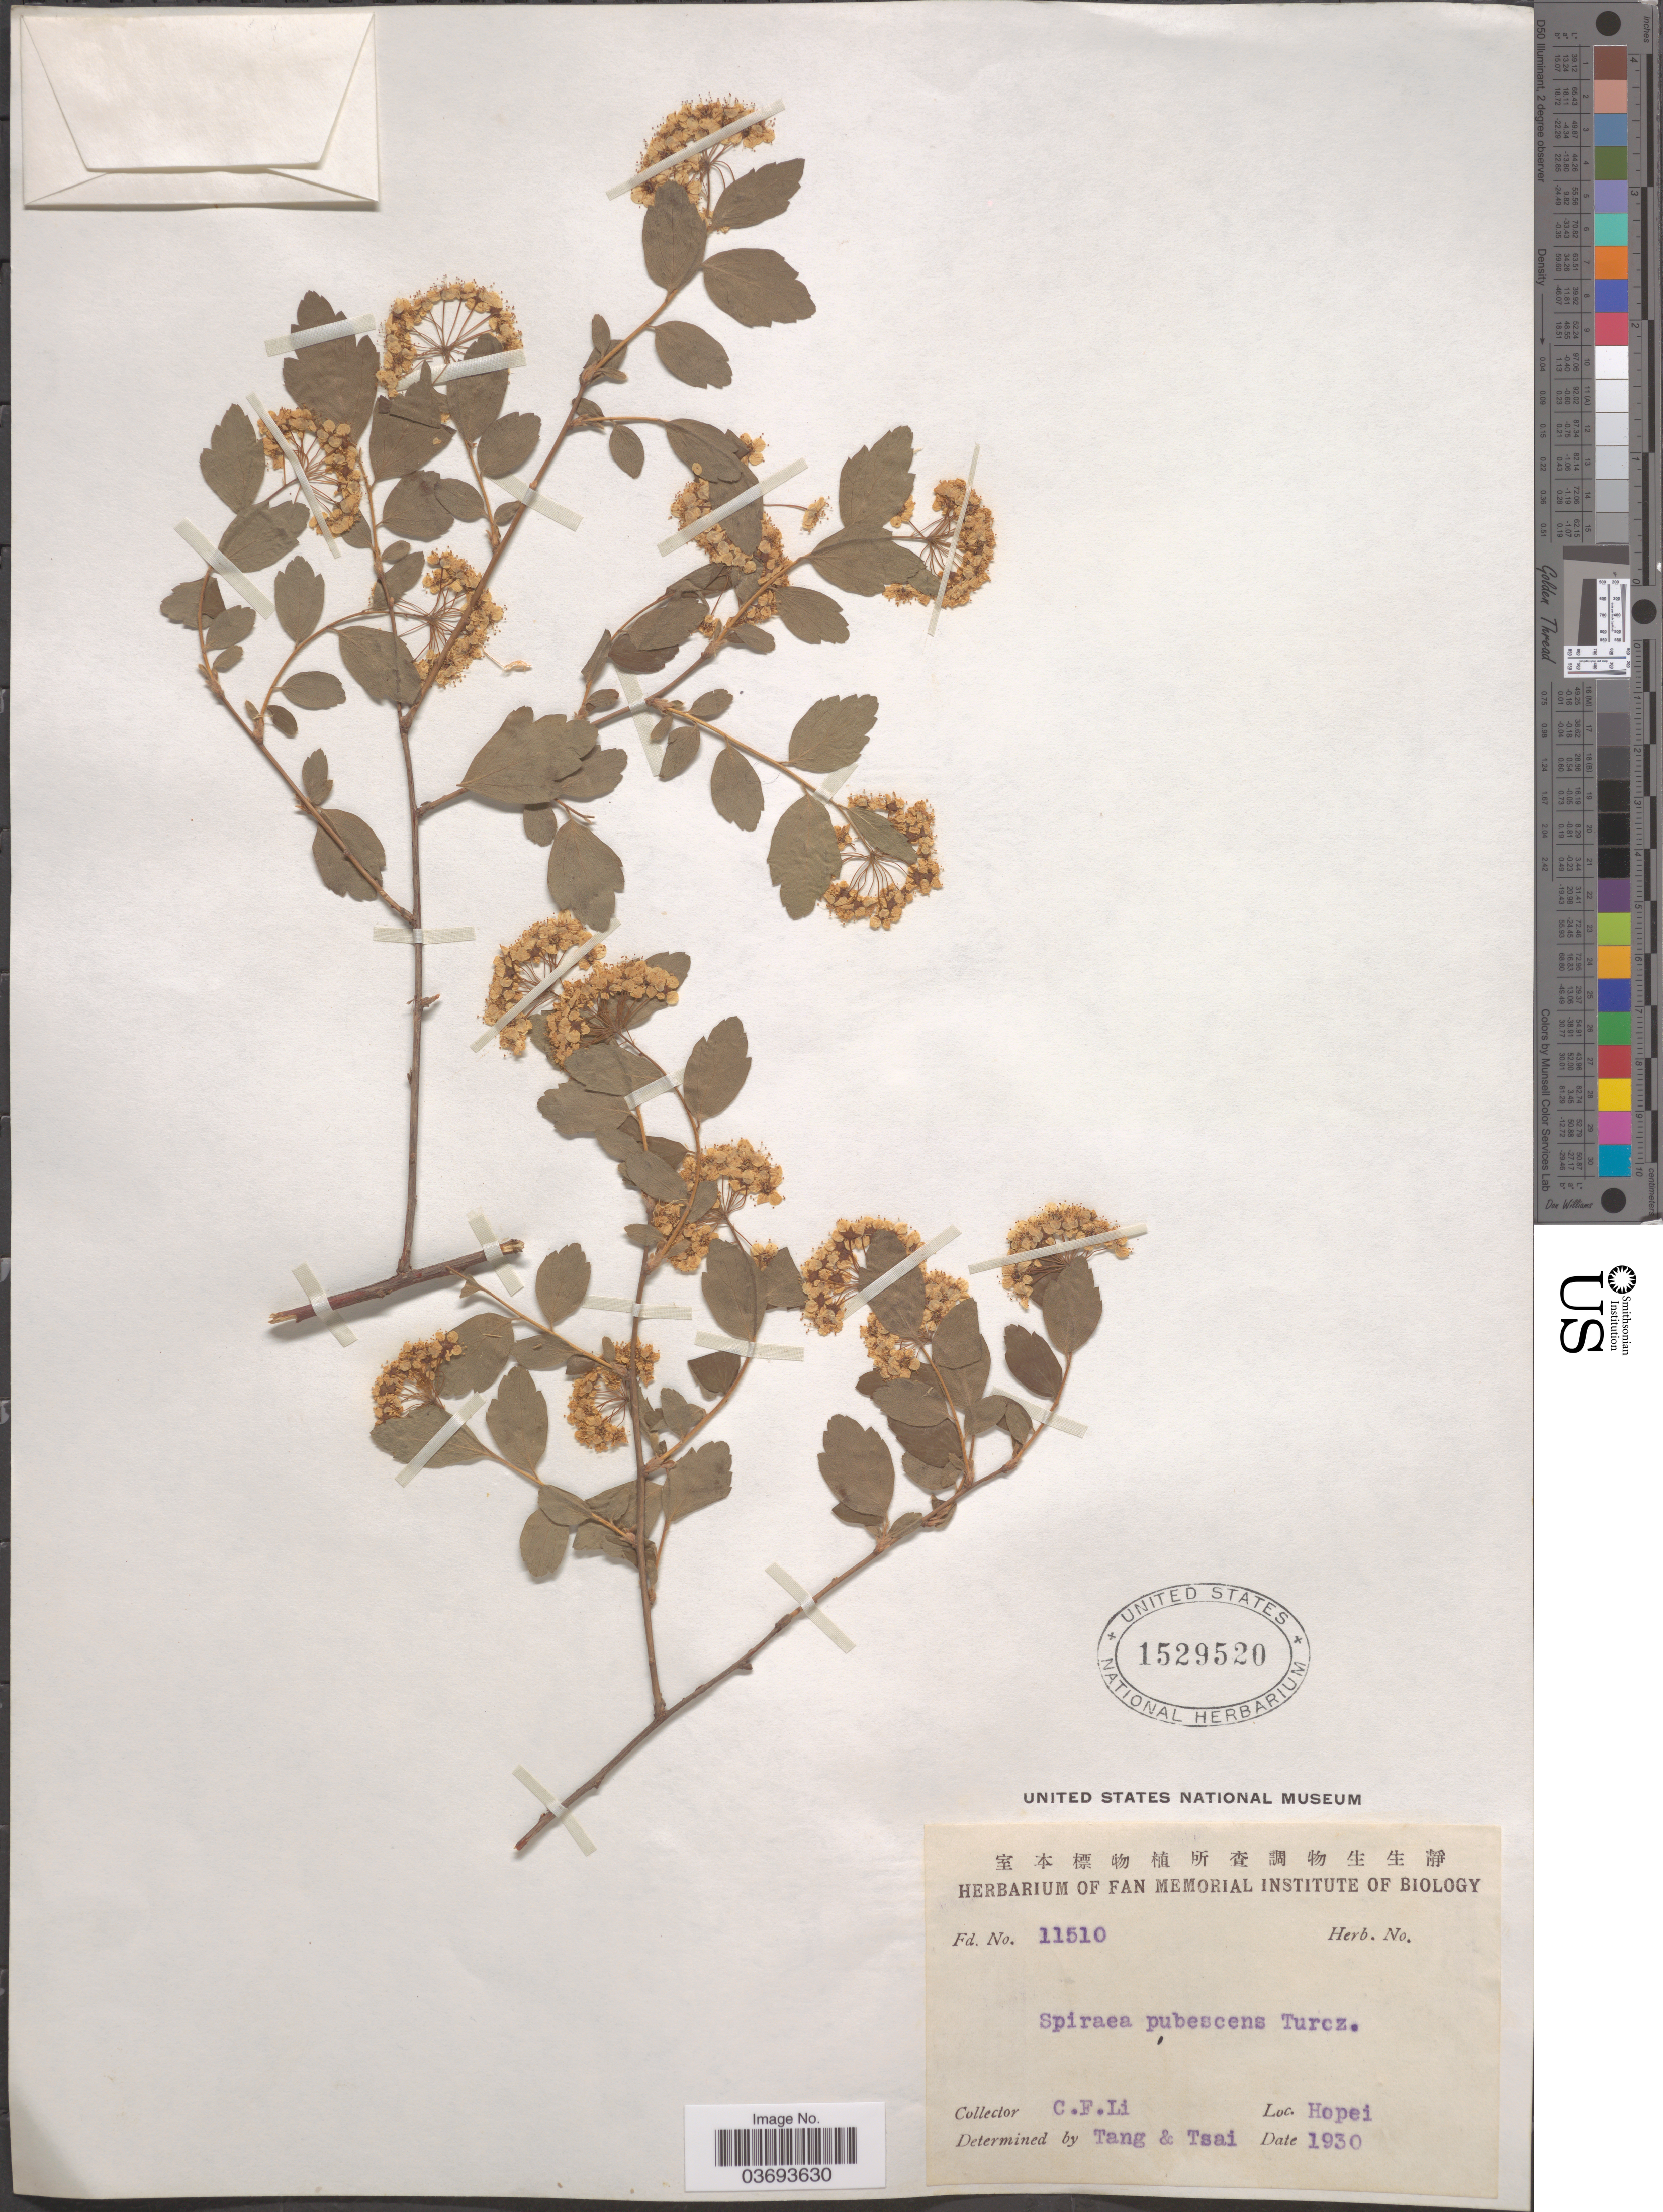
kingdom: Plantae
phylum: Tracheophyta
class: Magnoliopsida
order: Rosales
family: Rosaceae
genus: Spiraea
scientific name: Spiraea pubescens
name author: Turcz.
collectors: C. F. Li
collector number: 11510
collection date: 1930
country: China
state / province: Hebei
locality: Hopei.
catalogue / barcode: US 1529520